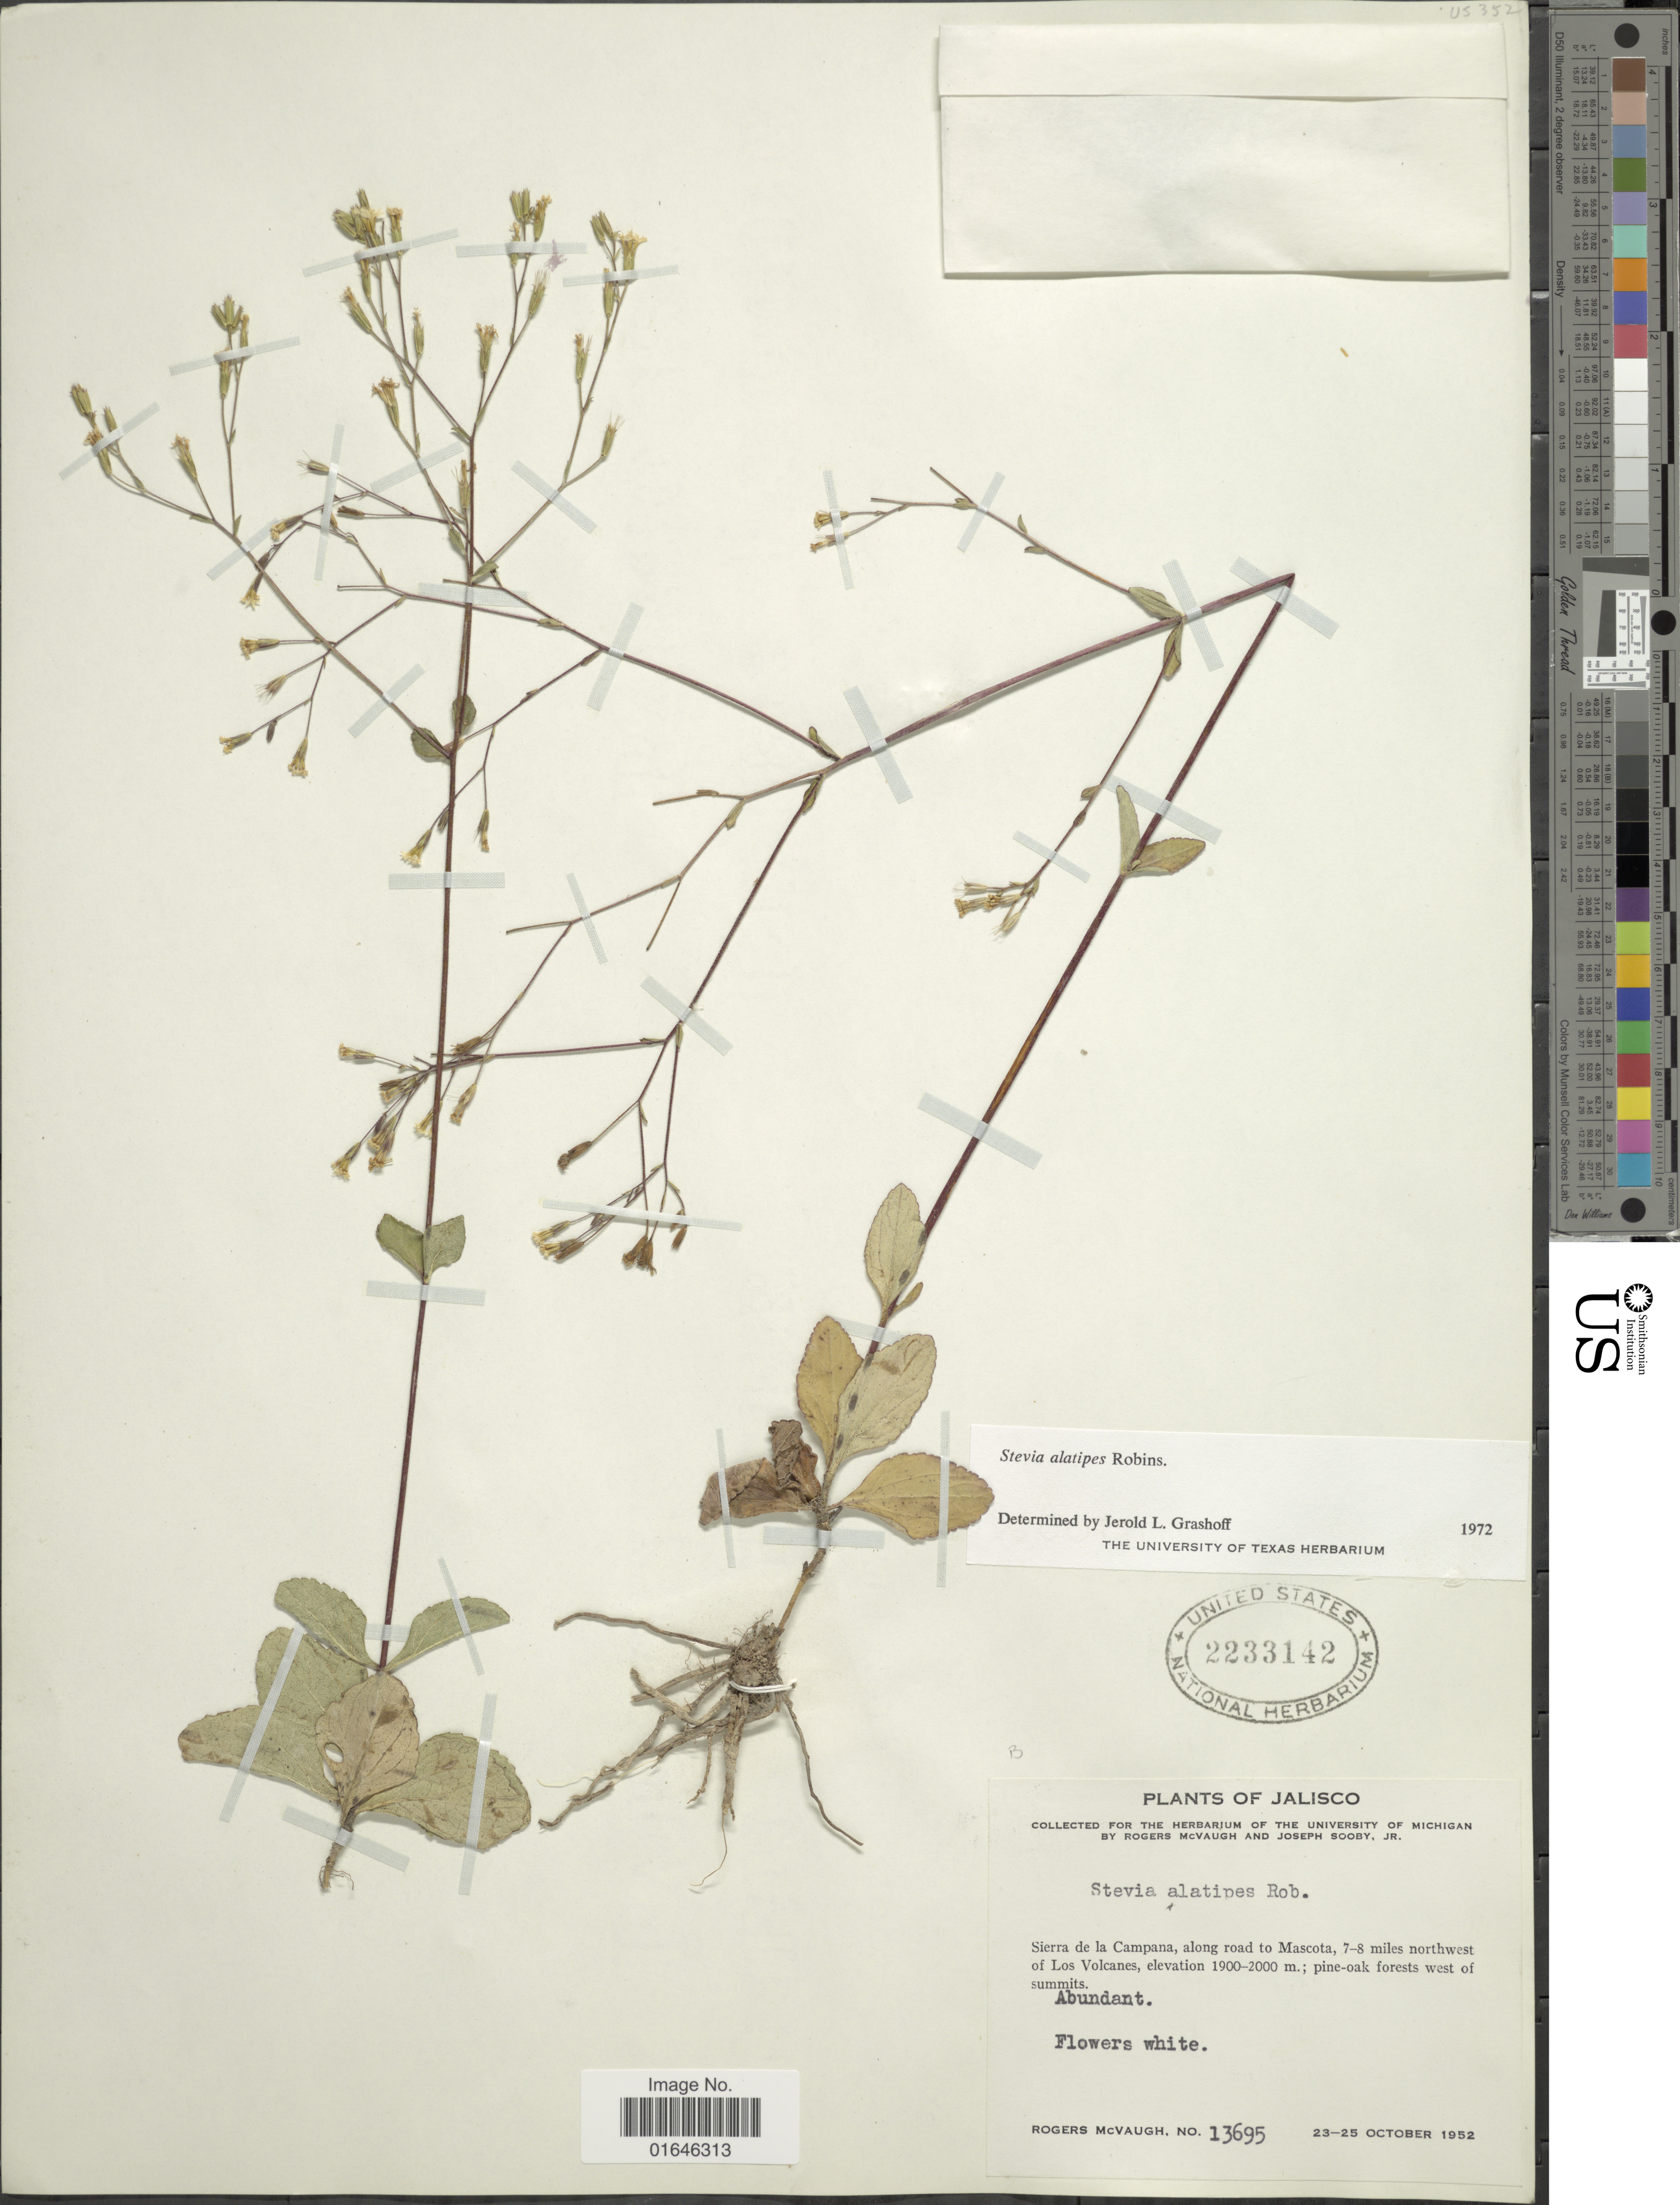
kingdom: Plantae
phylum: Tracheophyta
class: Magnoliopsida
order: Asterales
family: Asteraceae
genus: Stevia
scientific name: Stevia alatipes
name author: B.L. Rob.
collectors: R. McVaugh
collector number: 13695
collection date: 1952-10-23/1952-10-25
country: Mexico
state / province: Jalisco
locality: Sierra de la Campana, along road to Mascota, 7-8 miles northwest of Los Volcanes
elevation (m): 1900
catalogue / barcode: US 2233142